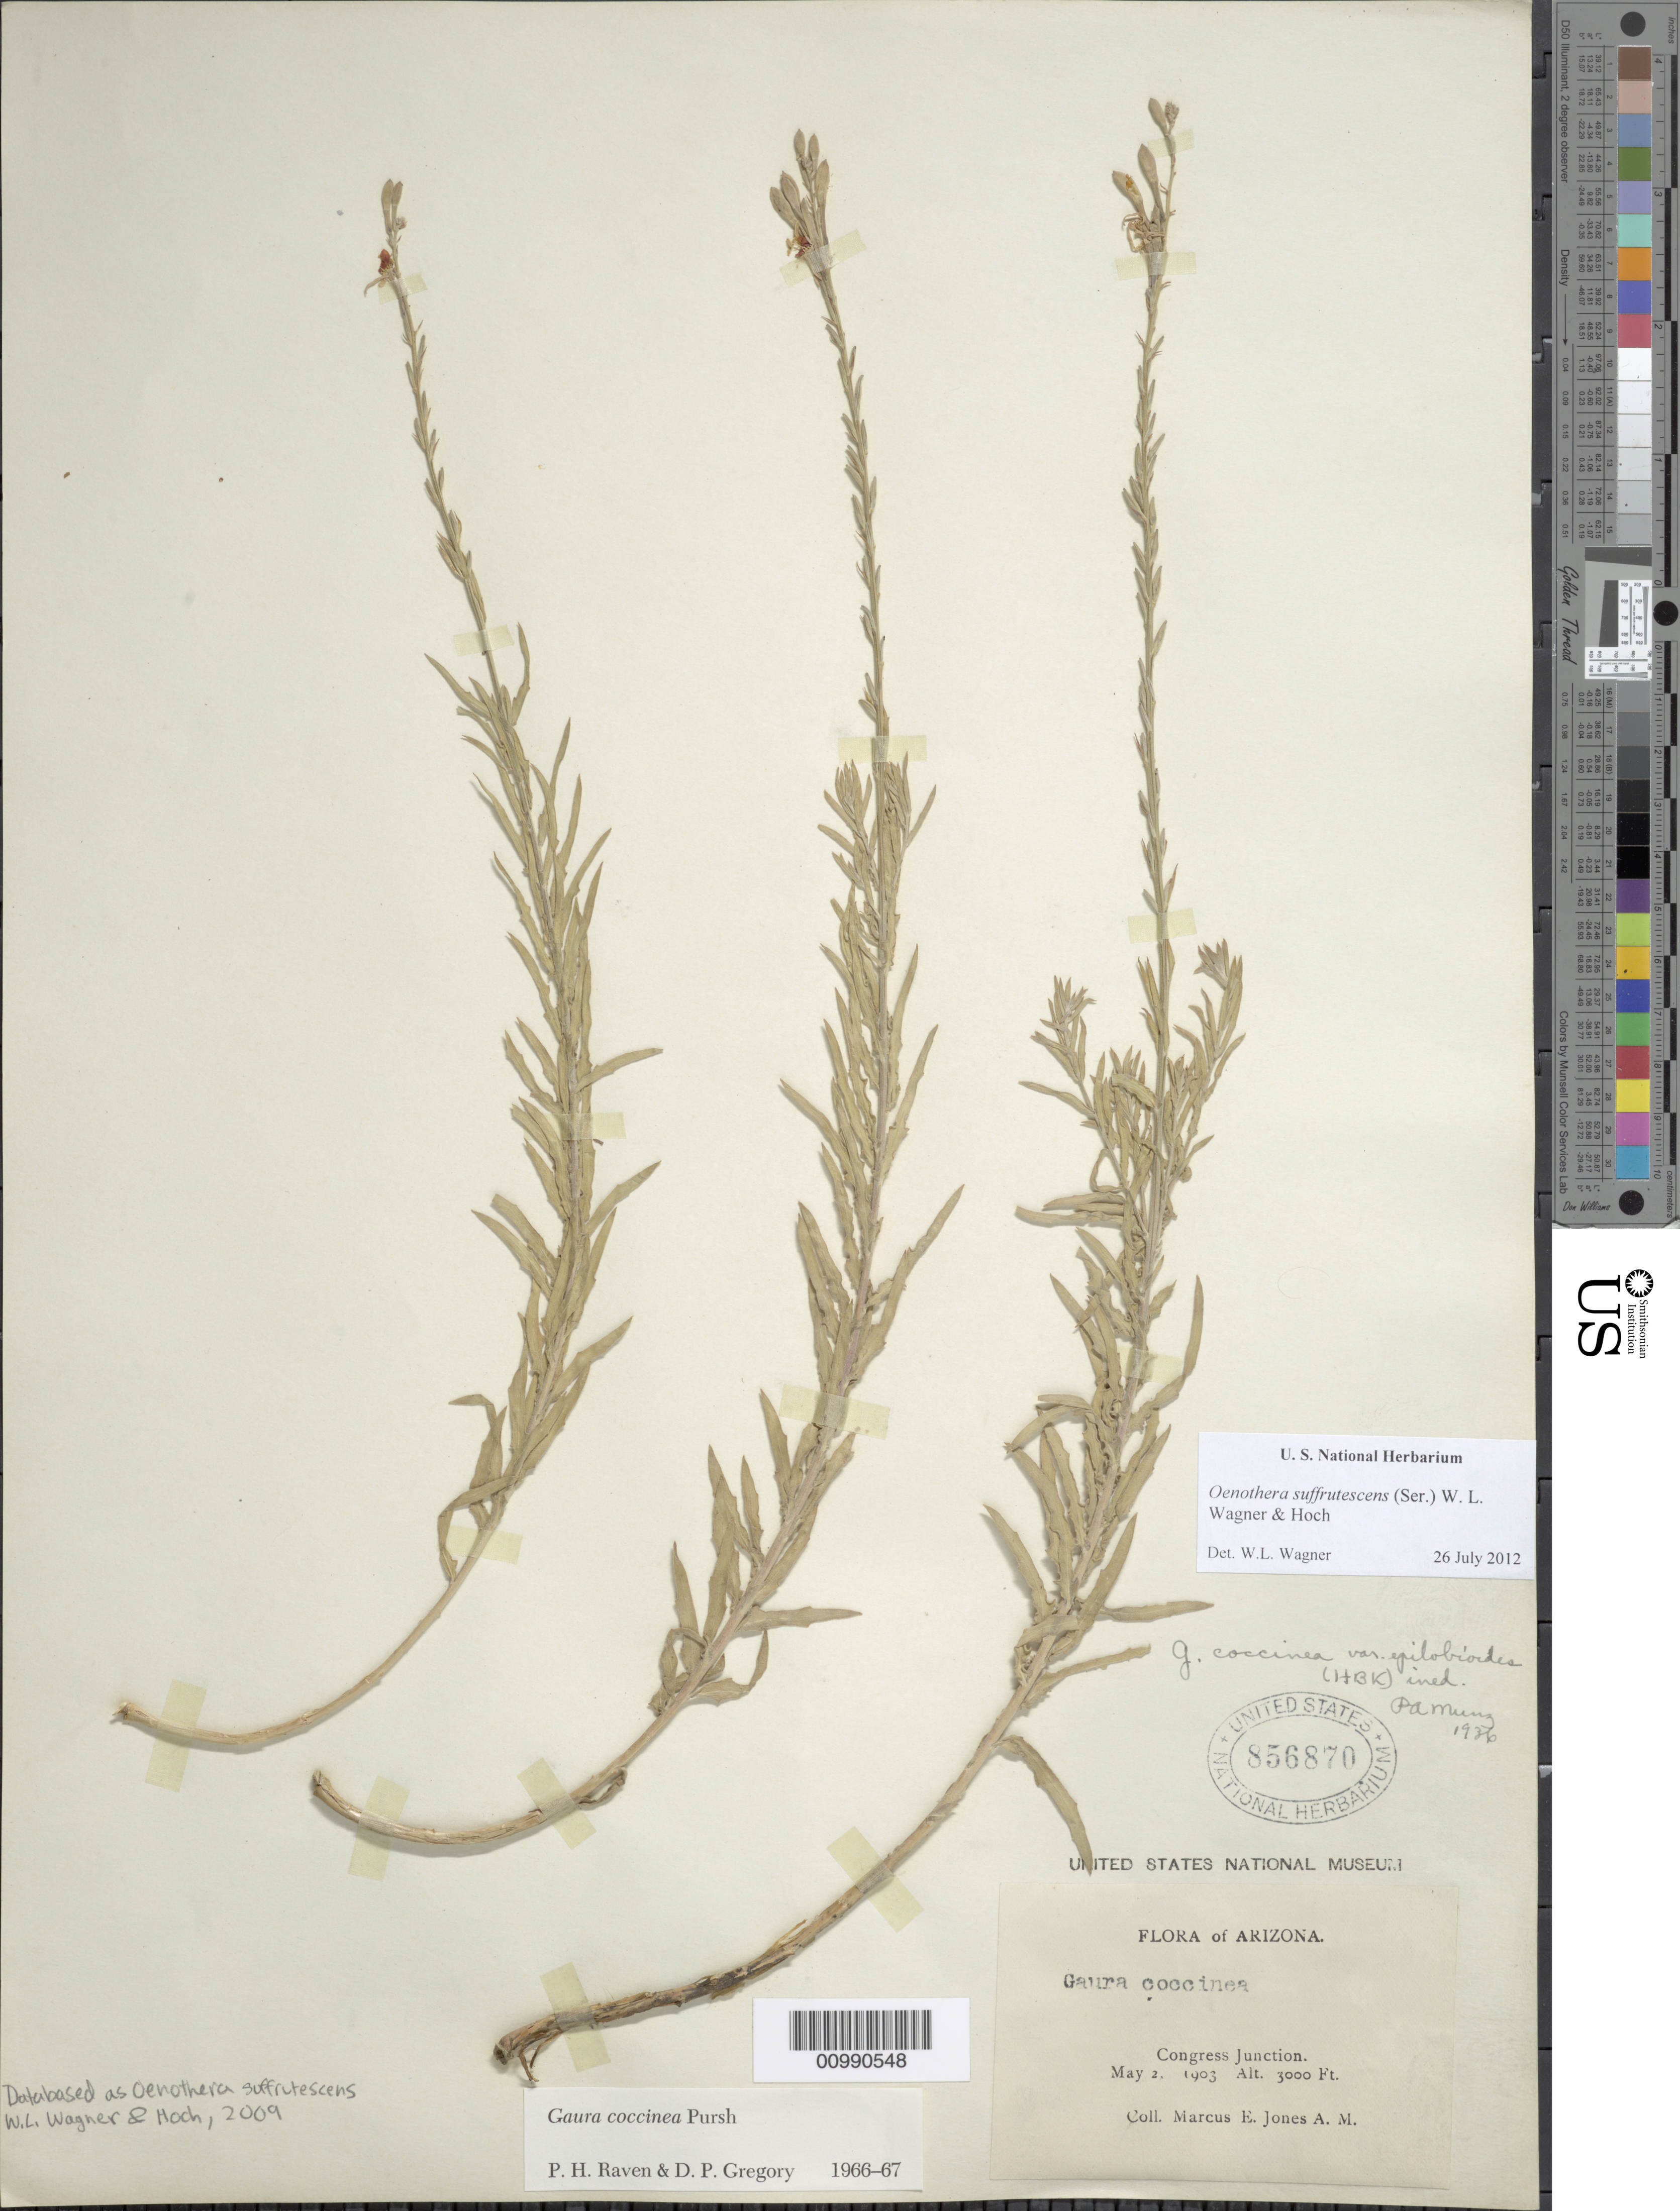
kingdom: Plantae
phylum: Tracheophyta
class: Magnoliopsida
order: Myrtales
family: Onagraceae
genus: Oenothera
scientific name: Oenothera suffrutescens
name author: (Ser.) W.L. Wagner & Hoch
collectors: M. E. Jones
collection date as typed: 02 May 1903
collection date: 1903-05-02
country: United States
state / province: Arizona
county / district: Yavapai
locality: Congress Junction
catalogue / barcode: US 85670